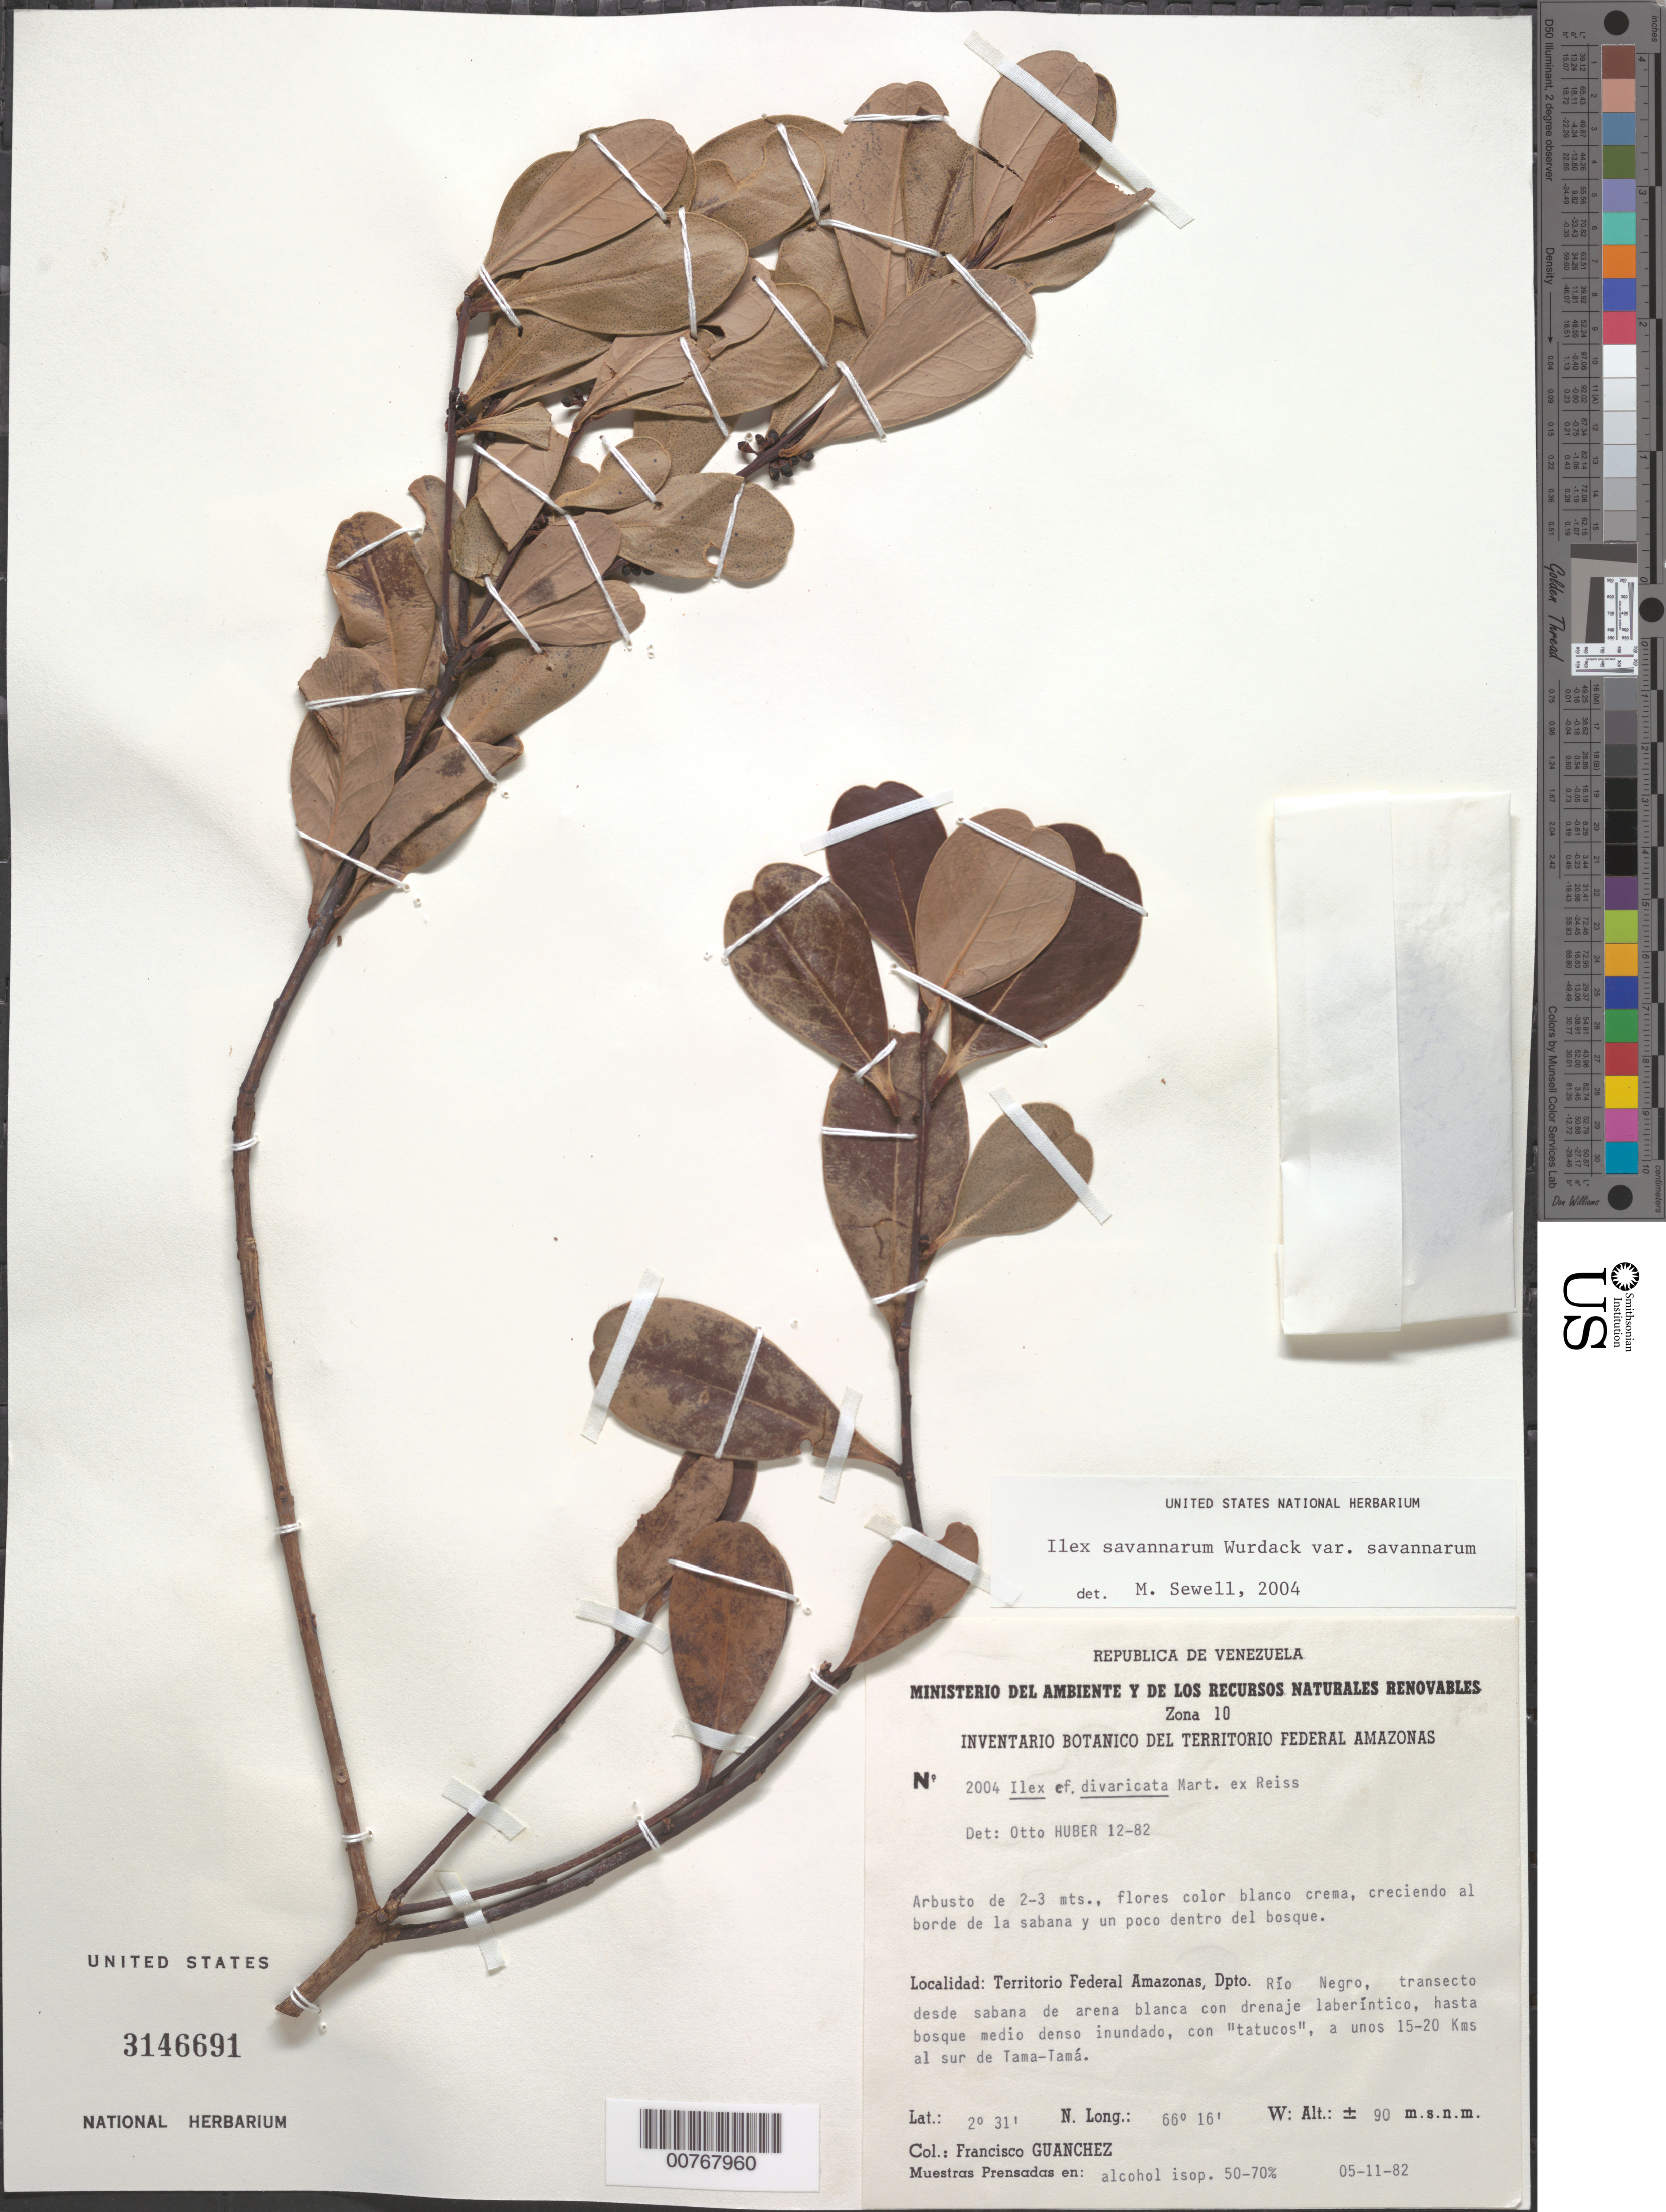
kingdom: Plantae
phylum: Tracheophyta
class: Magnoliopsida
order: Aquifoliales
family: Aquifoliaceae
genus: Ilex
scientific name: Ilex savannarum var. savannarum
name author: Wurdack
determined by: Sewell, M.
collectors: F. Guánchez M.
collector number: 2004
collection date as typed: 5-Nov-82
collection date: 1982-11-05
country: Venezuela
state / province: Amazonas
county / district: Río Negro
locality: Tama-Tama, a unos 15-20 kms al sur, transect from a savanna of white sand on laterite drainage into a medium dense inundated forest with "tatucos"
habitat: Growing on the border of the savanna and occasionally in the forest (creciendo al borde de la sabana y un poco dentro del bosque)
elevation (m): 90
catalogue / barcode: US 3146691